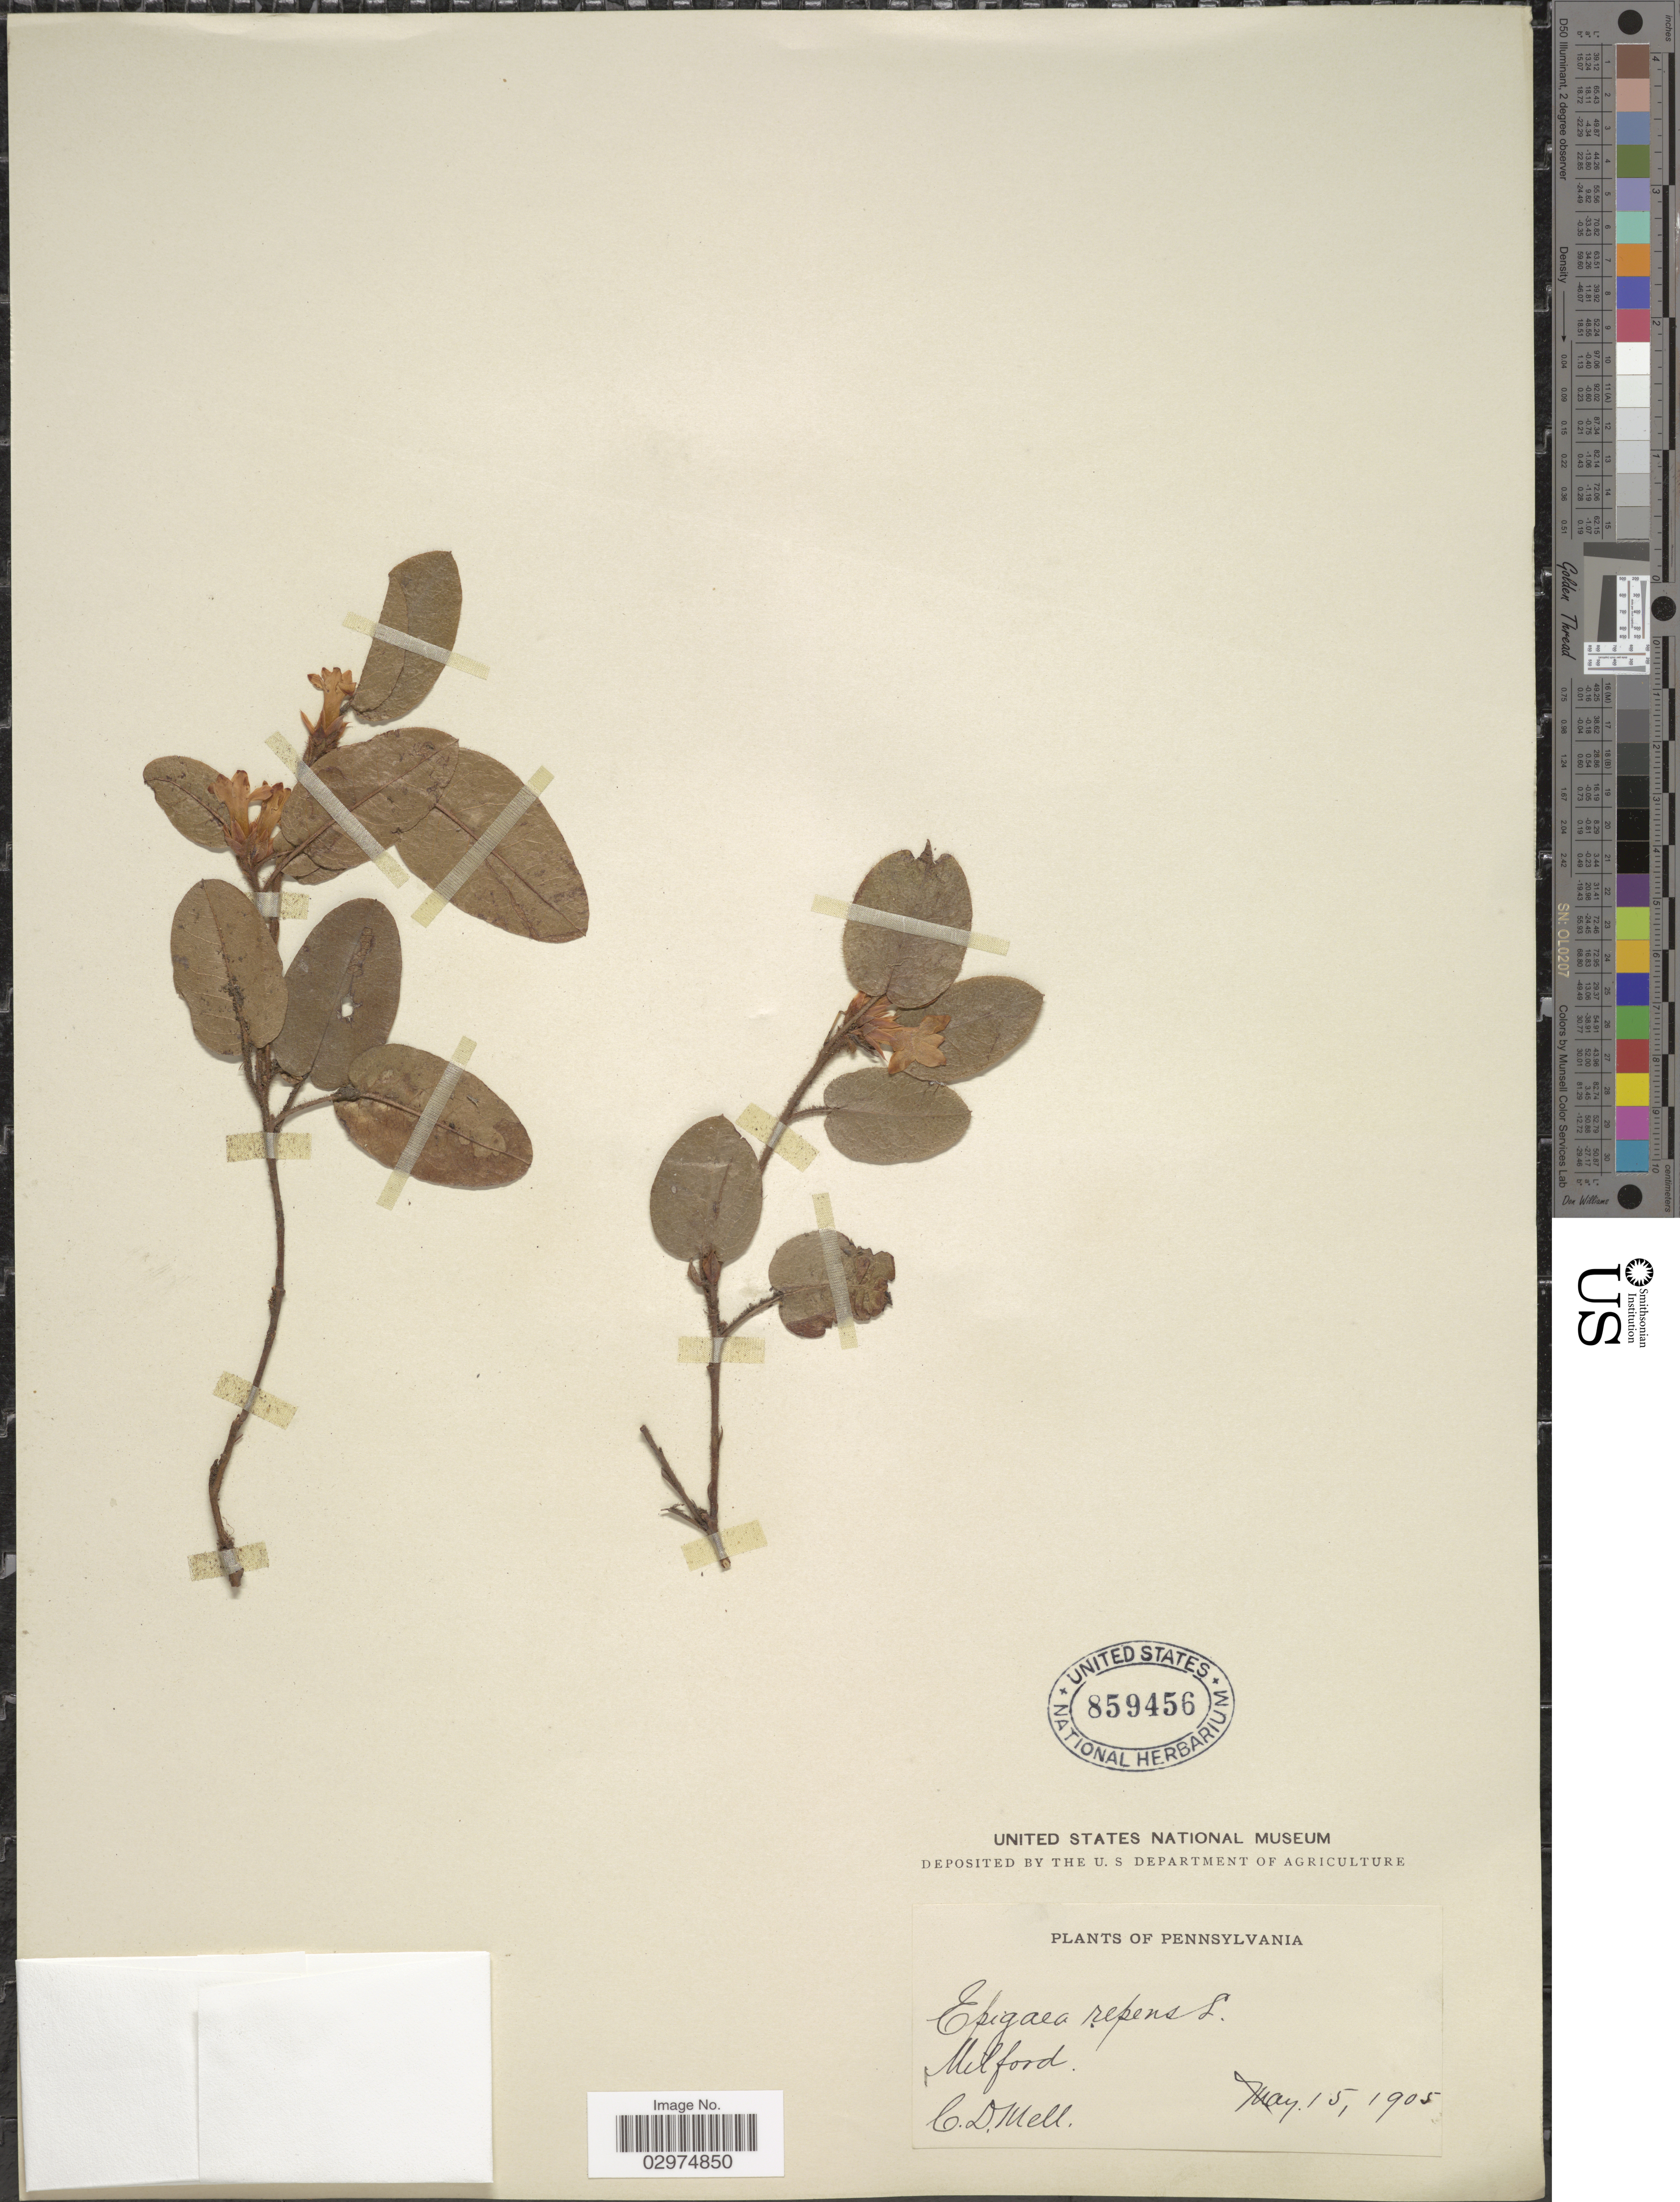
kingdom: Plantae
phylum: Tracheophyta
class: Magnoliopsida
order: Ericales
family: Ericaceae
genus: Epigaea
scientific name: Epigaea repens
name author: L.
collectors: C. D. Mell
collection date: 1905-05-15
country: United States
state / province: Pennsylvania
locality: Milford.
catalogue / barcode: US 859456